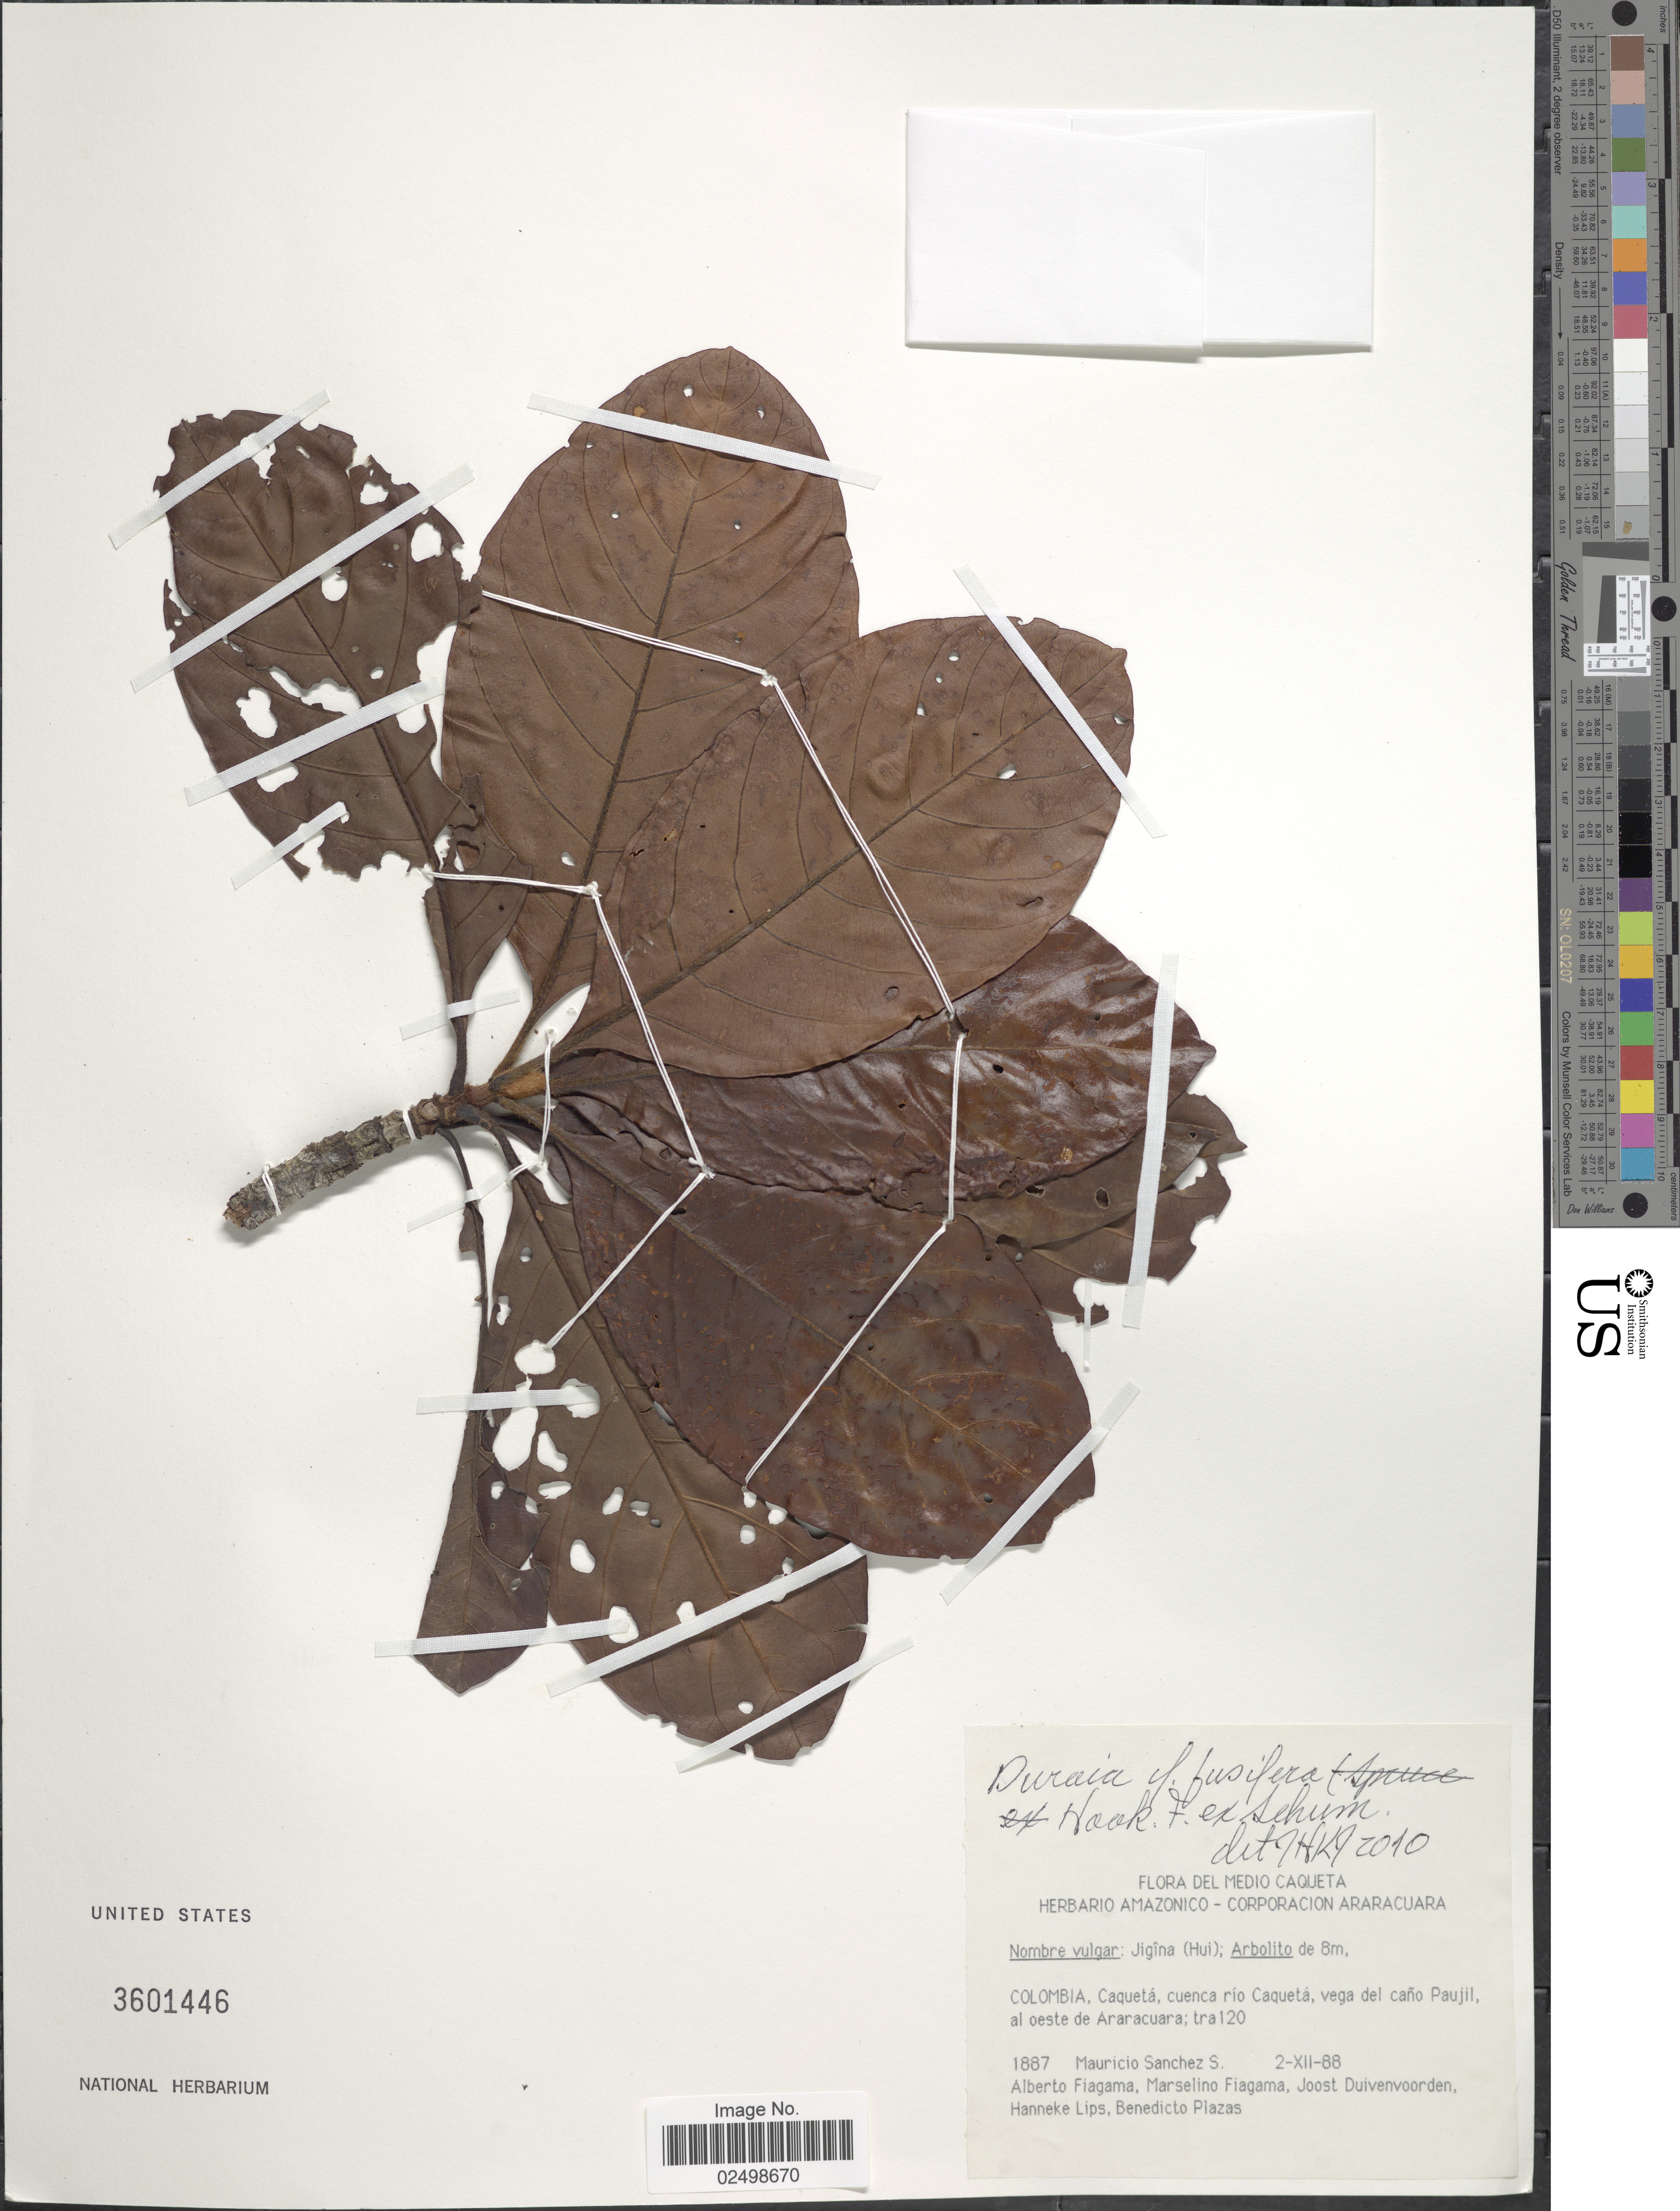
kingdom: Plantae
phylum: Tracheophyta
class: Magnoliopsida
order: Gentianales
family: Rubiaceae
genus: Duroia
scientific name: Duroia fusifera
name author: Spruce ex K. Schum.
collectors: M. Sanchez S.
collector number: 1887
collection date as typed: Transcribed d/m/y: 2/12/88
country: Colombia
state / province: Caquetá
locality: Del Medio Caqueta. Cuenca rio Caqueta, vega del cano Paujil, al oeste de Araracuara; tra 120.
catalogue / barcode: US 3601446